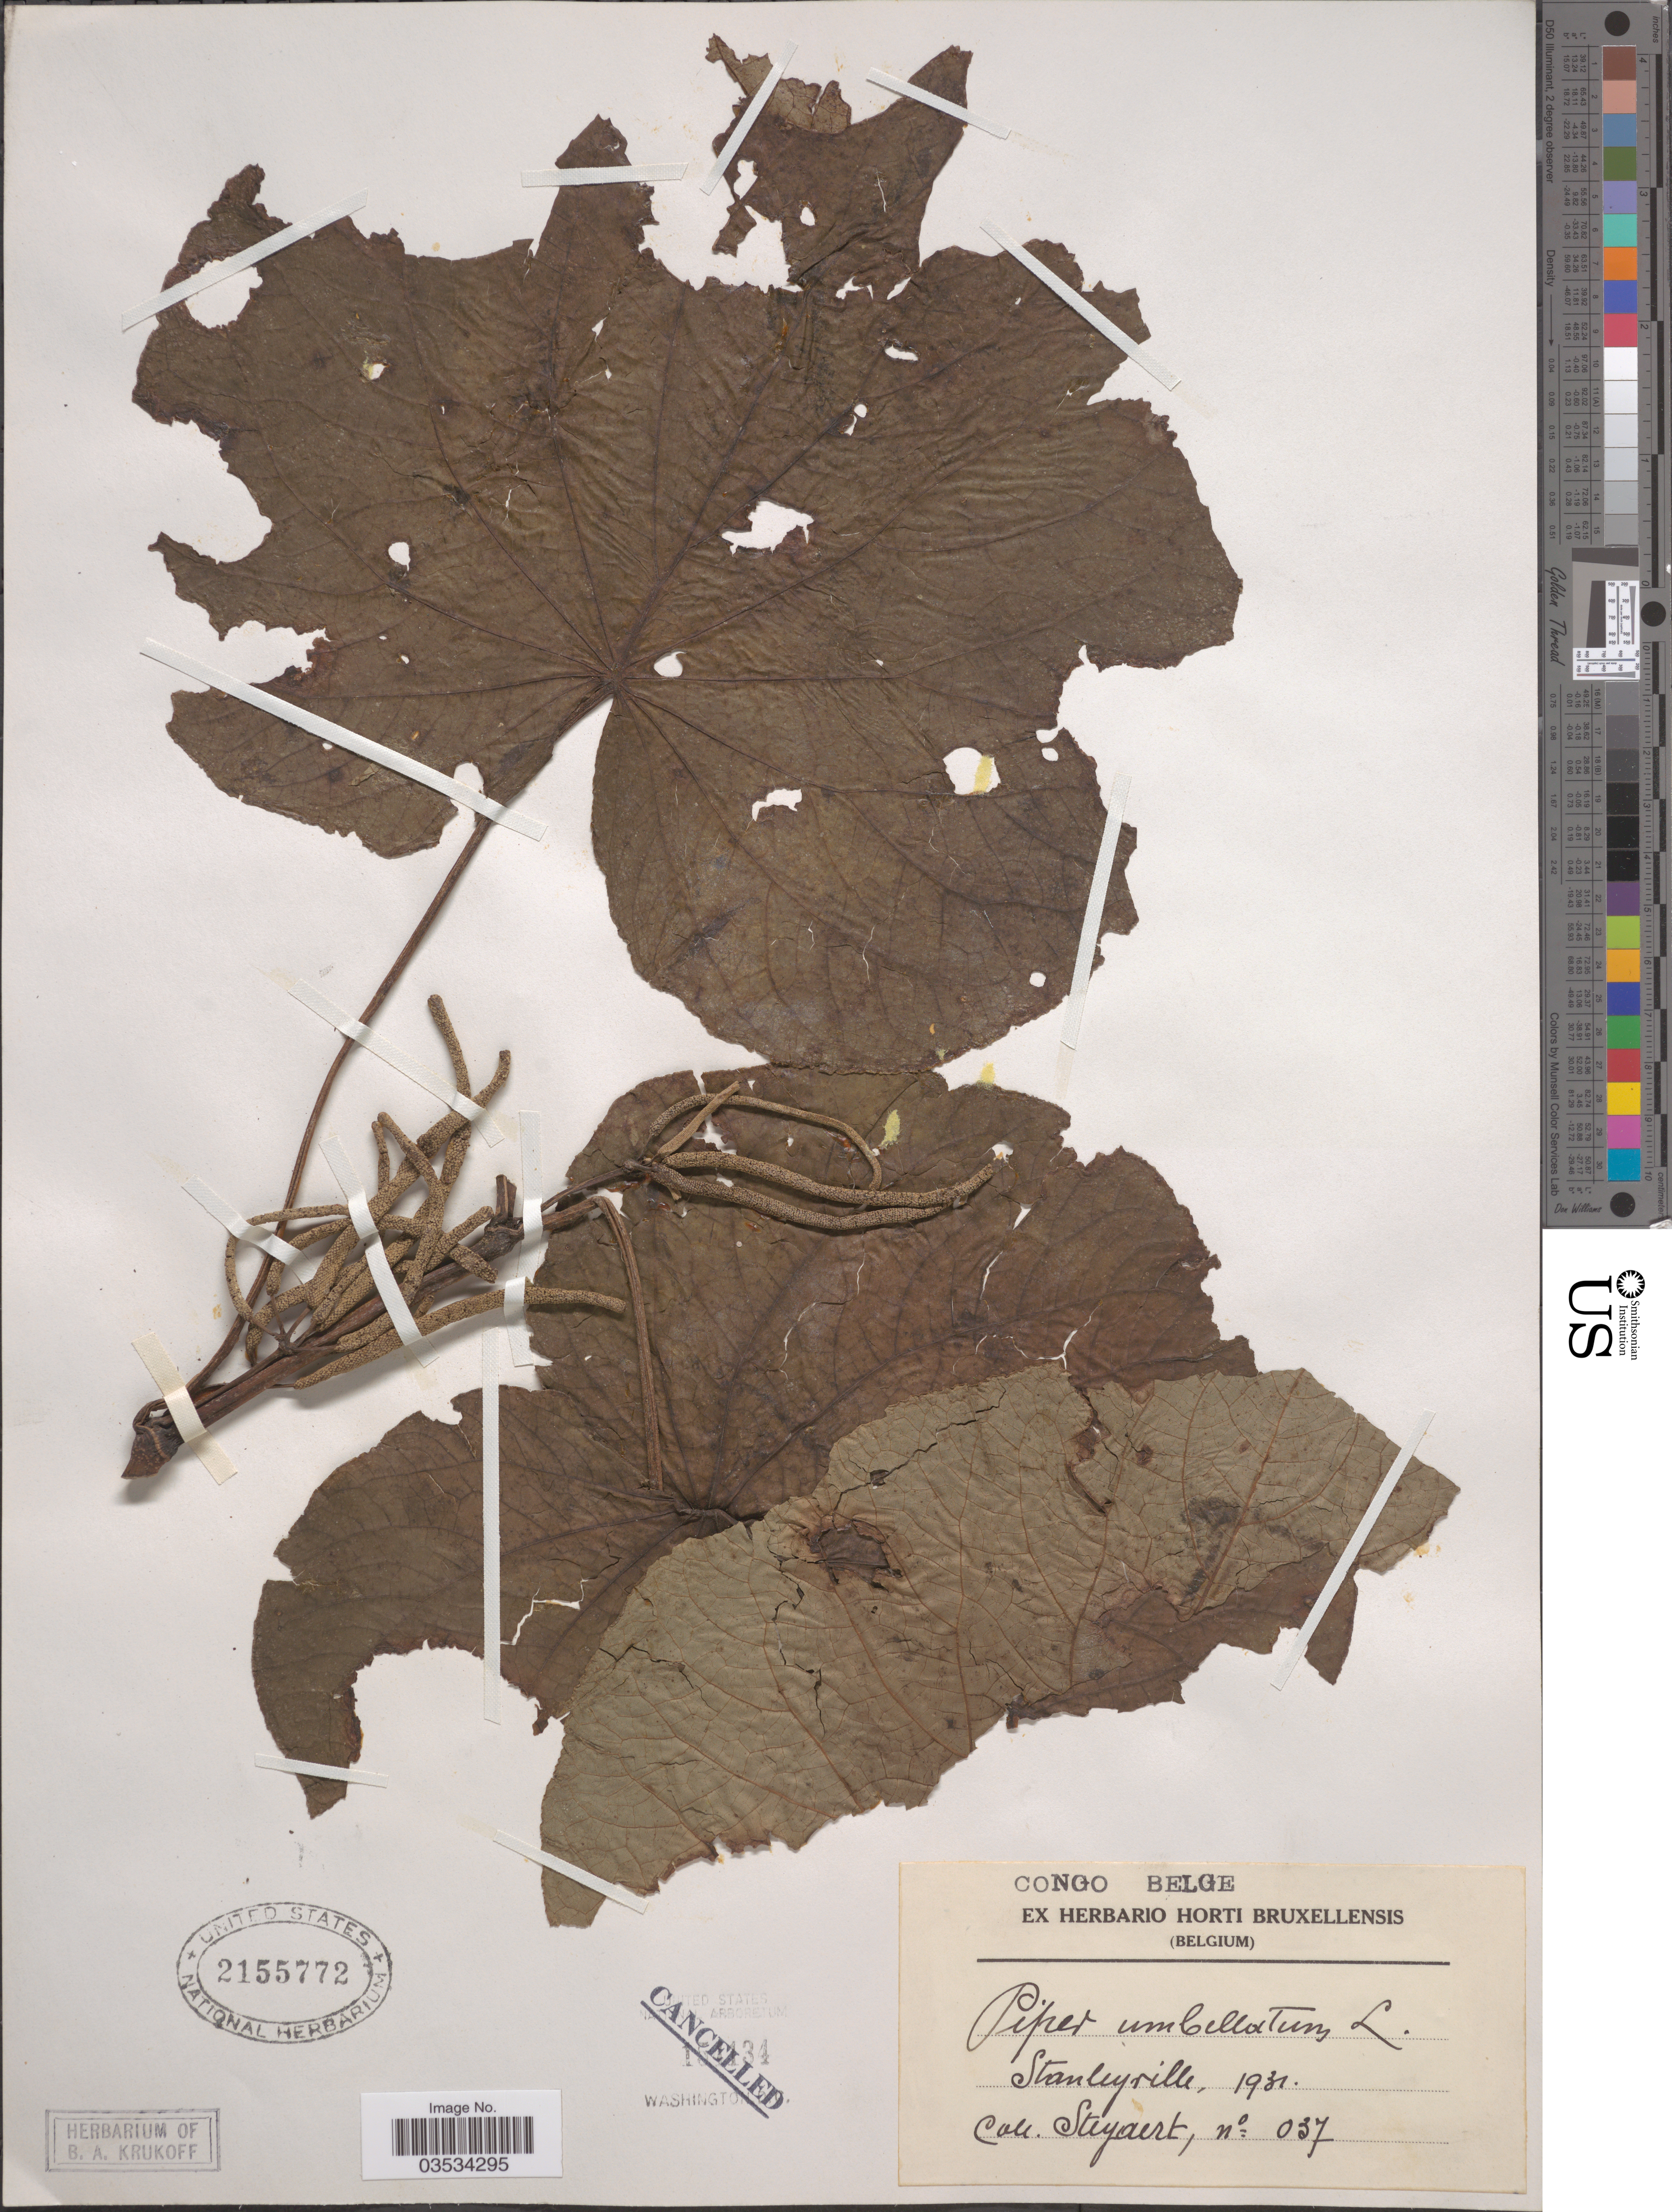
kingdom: Plantae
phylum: Tracheophyta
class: Magnoliopsida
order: Piperales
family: Piperaceae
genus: Piper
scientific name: Piper umbellatum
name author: L.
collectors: -. Steyaert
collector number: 037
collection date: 1931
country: Congo, Democratic Republic of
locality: Congo Belge. Stanleyville.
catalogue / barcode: US 2155772